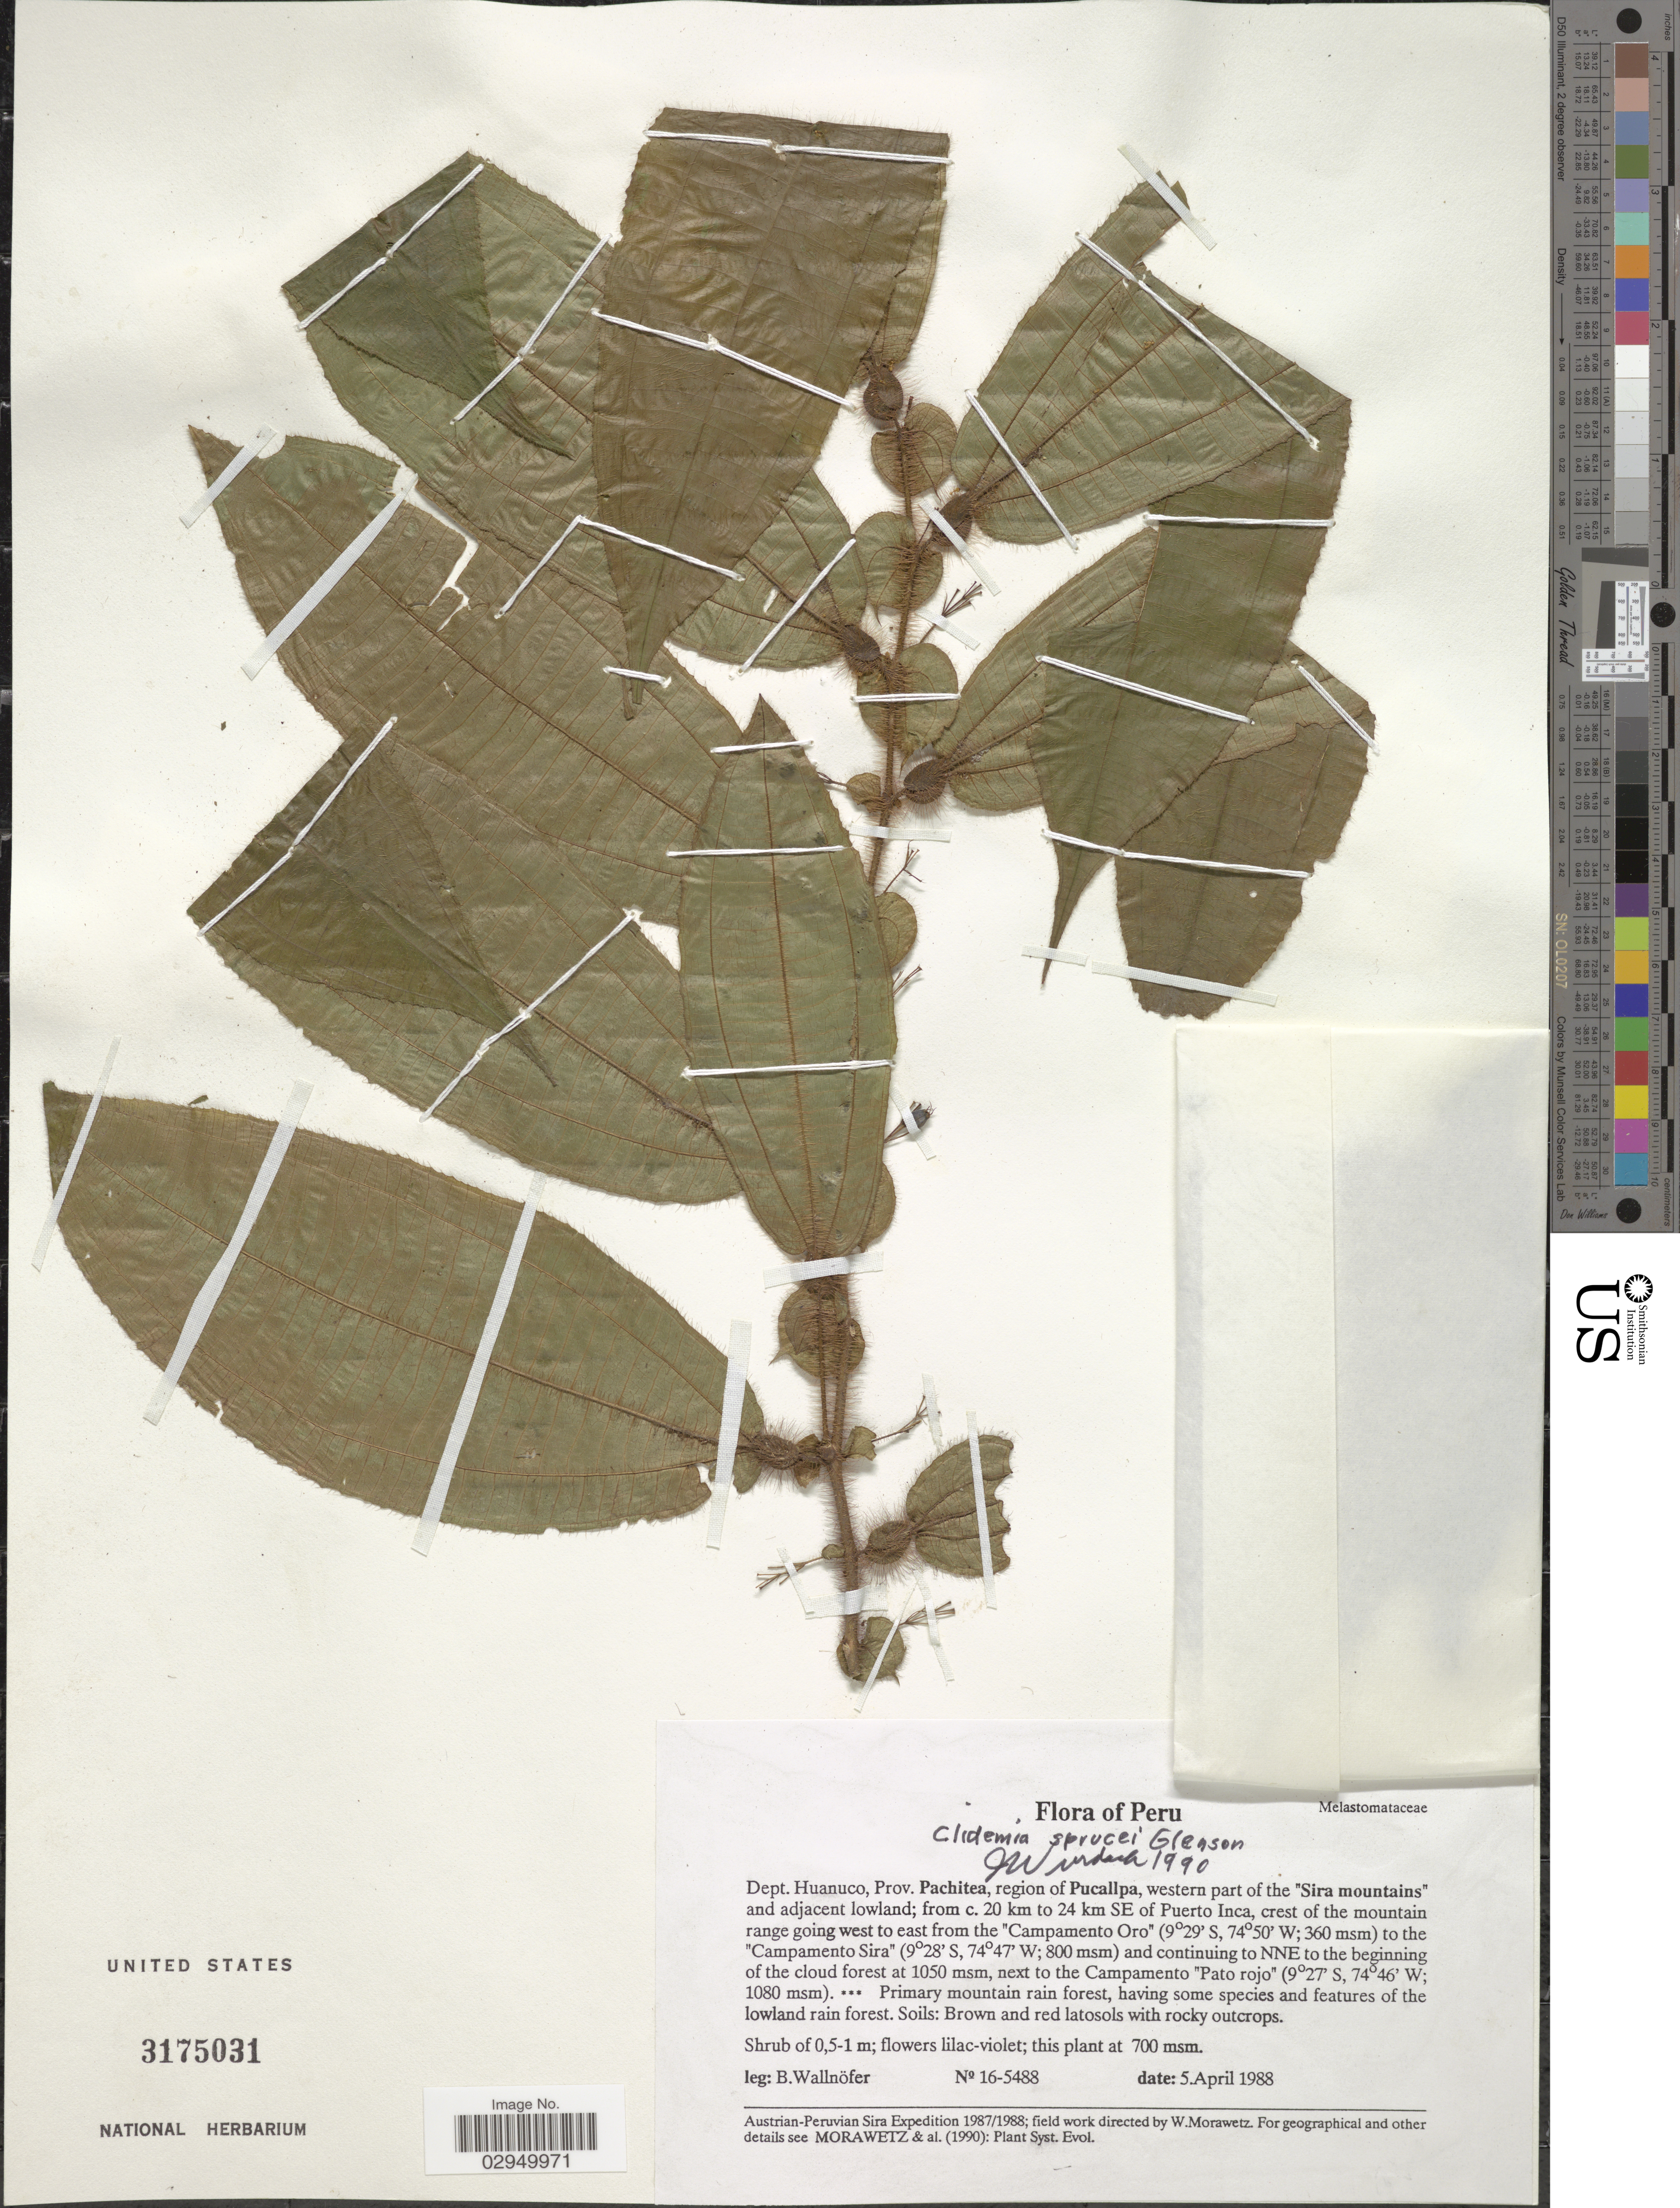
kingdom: Plantae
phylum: Tracheophyta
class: Magnoliopsida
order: Myrtales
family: Melastomataceae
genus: Clidemia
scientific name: Clidemia sprucei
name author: Gleason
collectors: B. Wallnöfer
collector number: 16-5488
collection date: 1988-04-05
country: Peru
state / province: Huánuco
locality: Dept. Huanuco, Prov. Pachitea, region of Pucallpa, western part of the "Sira mountains" and adjacent lowland; from c. 20 km to 24 km SE of Puerto Inca, crest of the mountain range going west to east from the "Campamento Oro" to the "Campamento Sira" and continuing to NNE to the beginning of the cloud forest, next to the Campamento "Pato rojo".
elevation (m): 700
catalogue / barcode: US 3175031